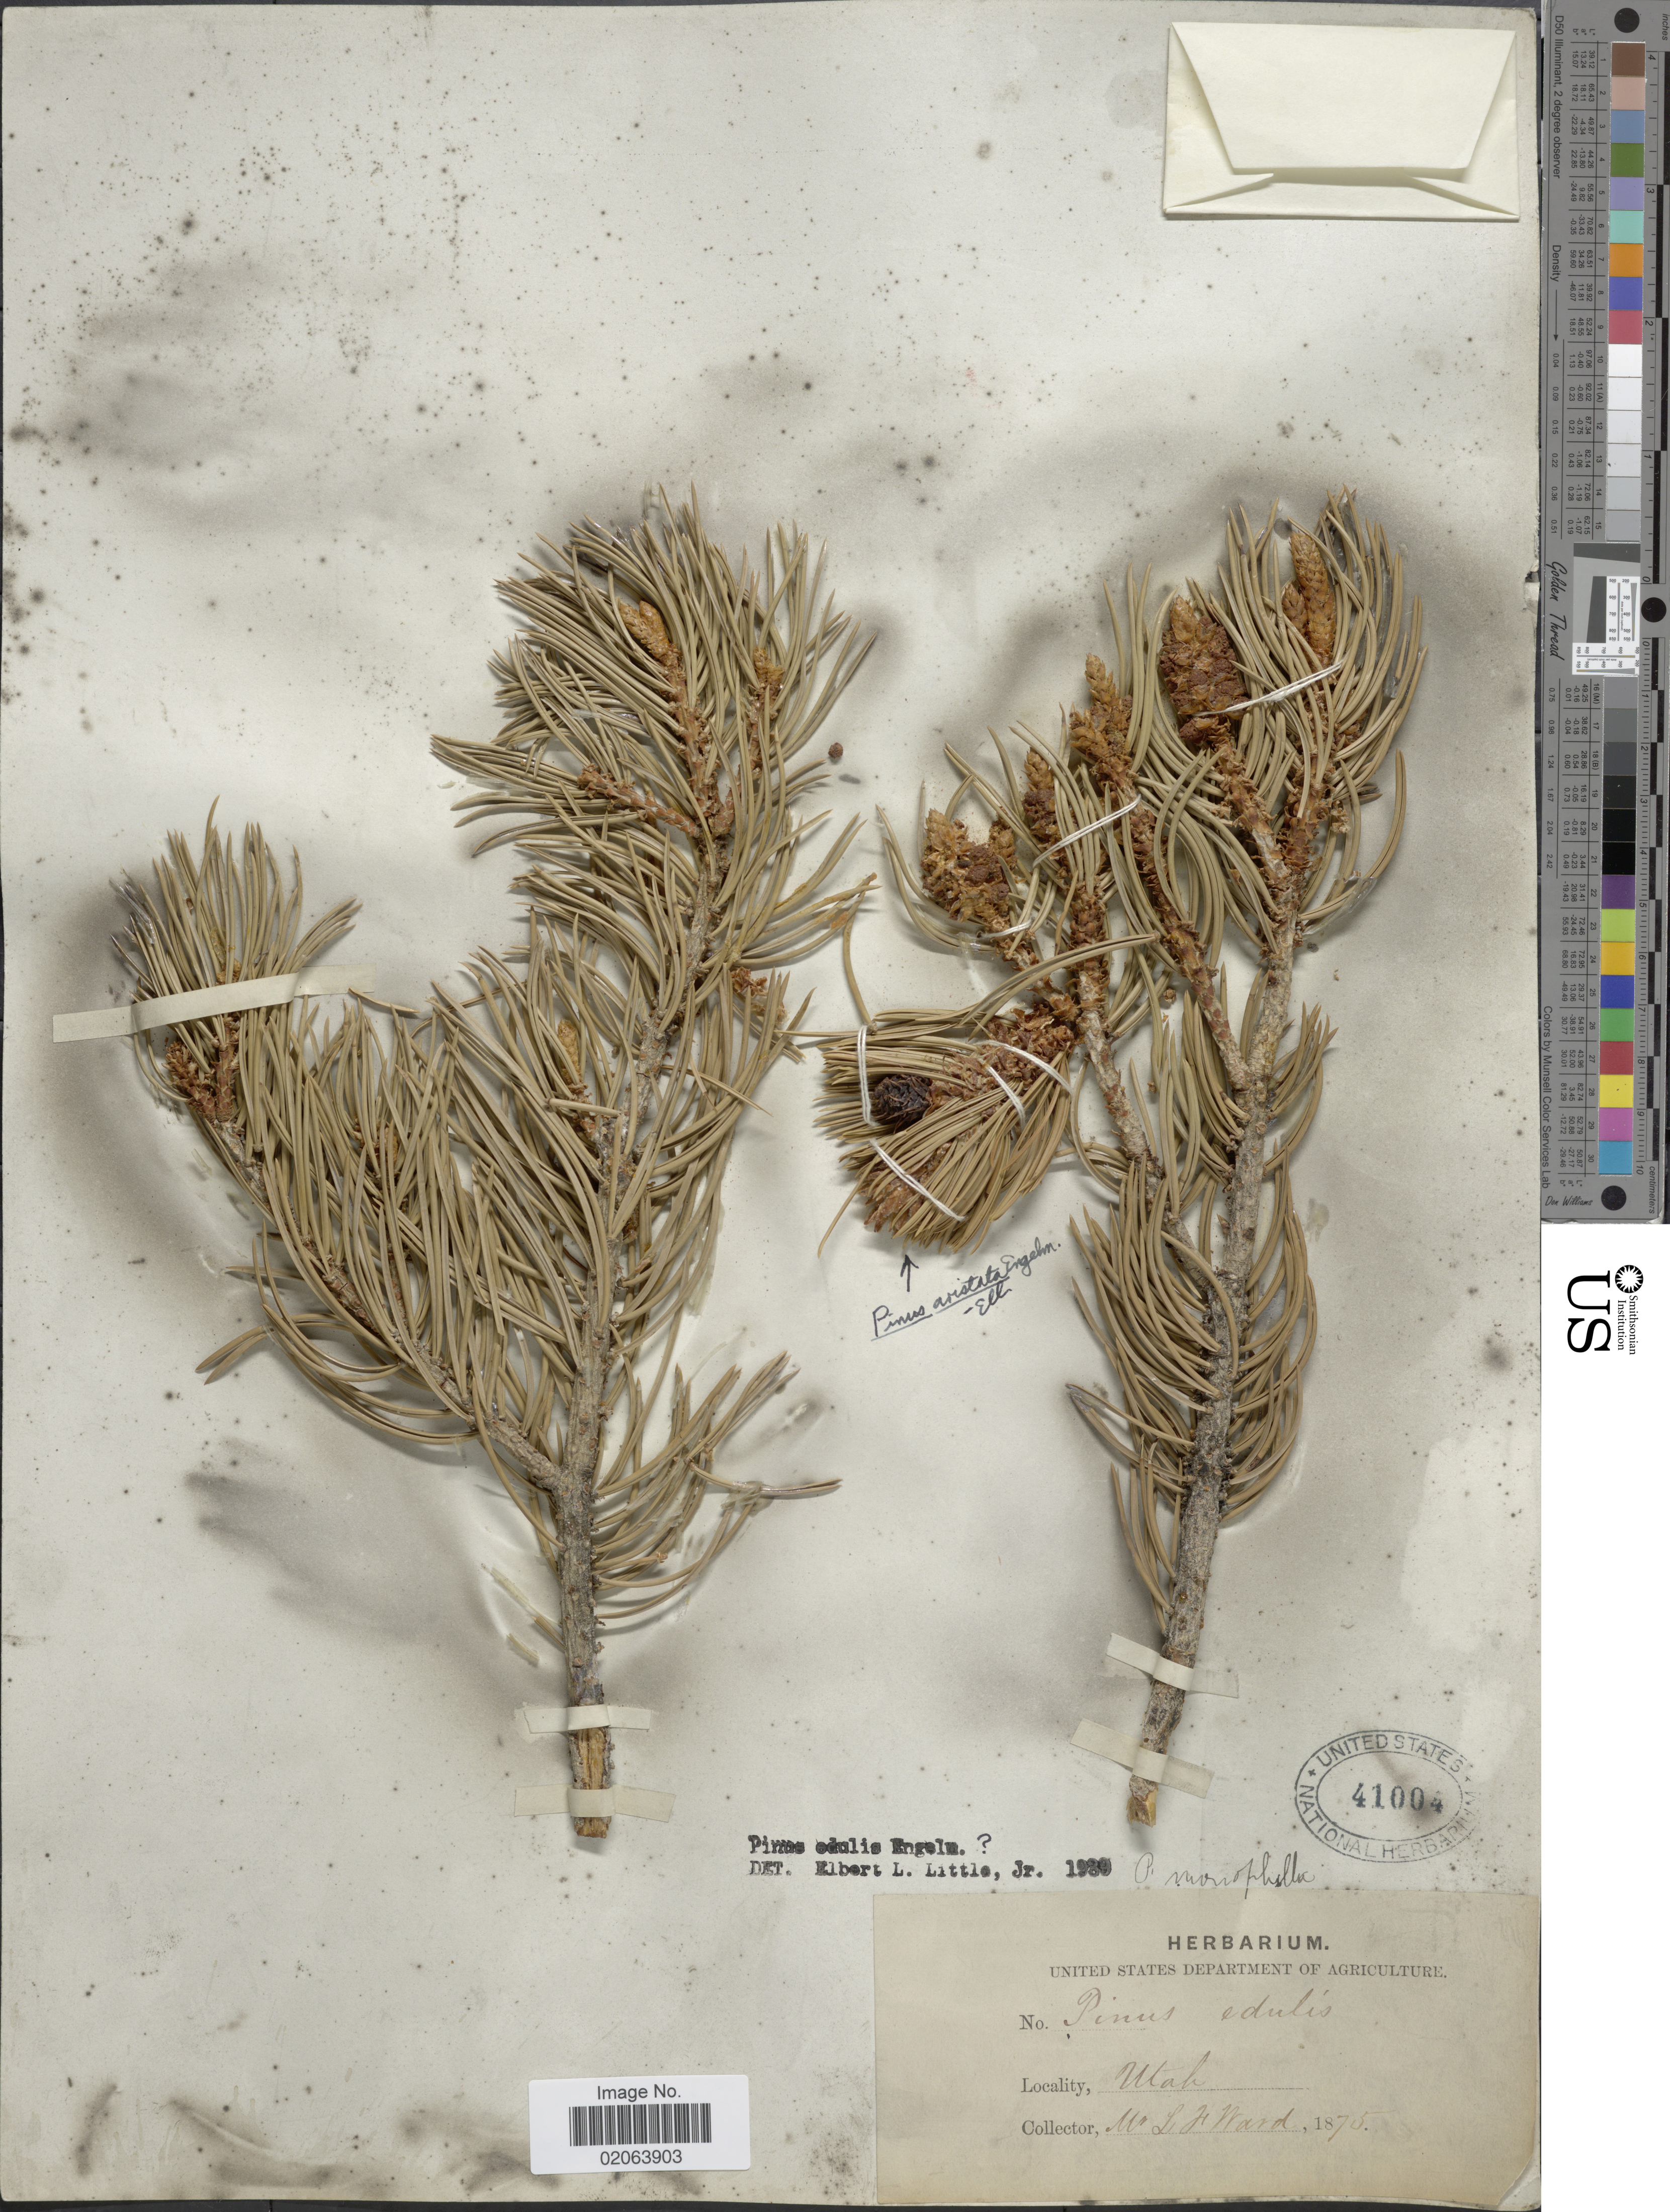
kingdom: Plantae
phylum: Tracheophyta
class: Pinopsida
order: Pinales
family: Pinaceae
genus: Pinus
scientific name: Pinus edulis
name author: Engelm.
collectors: L. Ward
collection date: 1875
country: United States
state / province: Utah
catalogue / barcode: US 41004